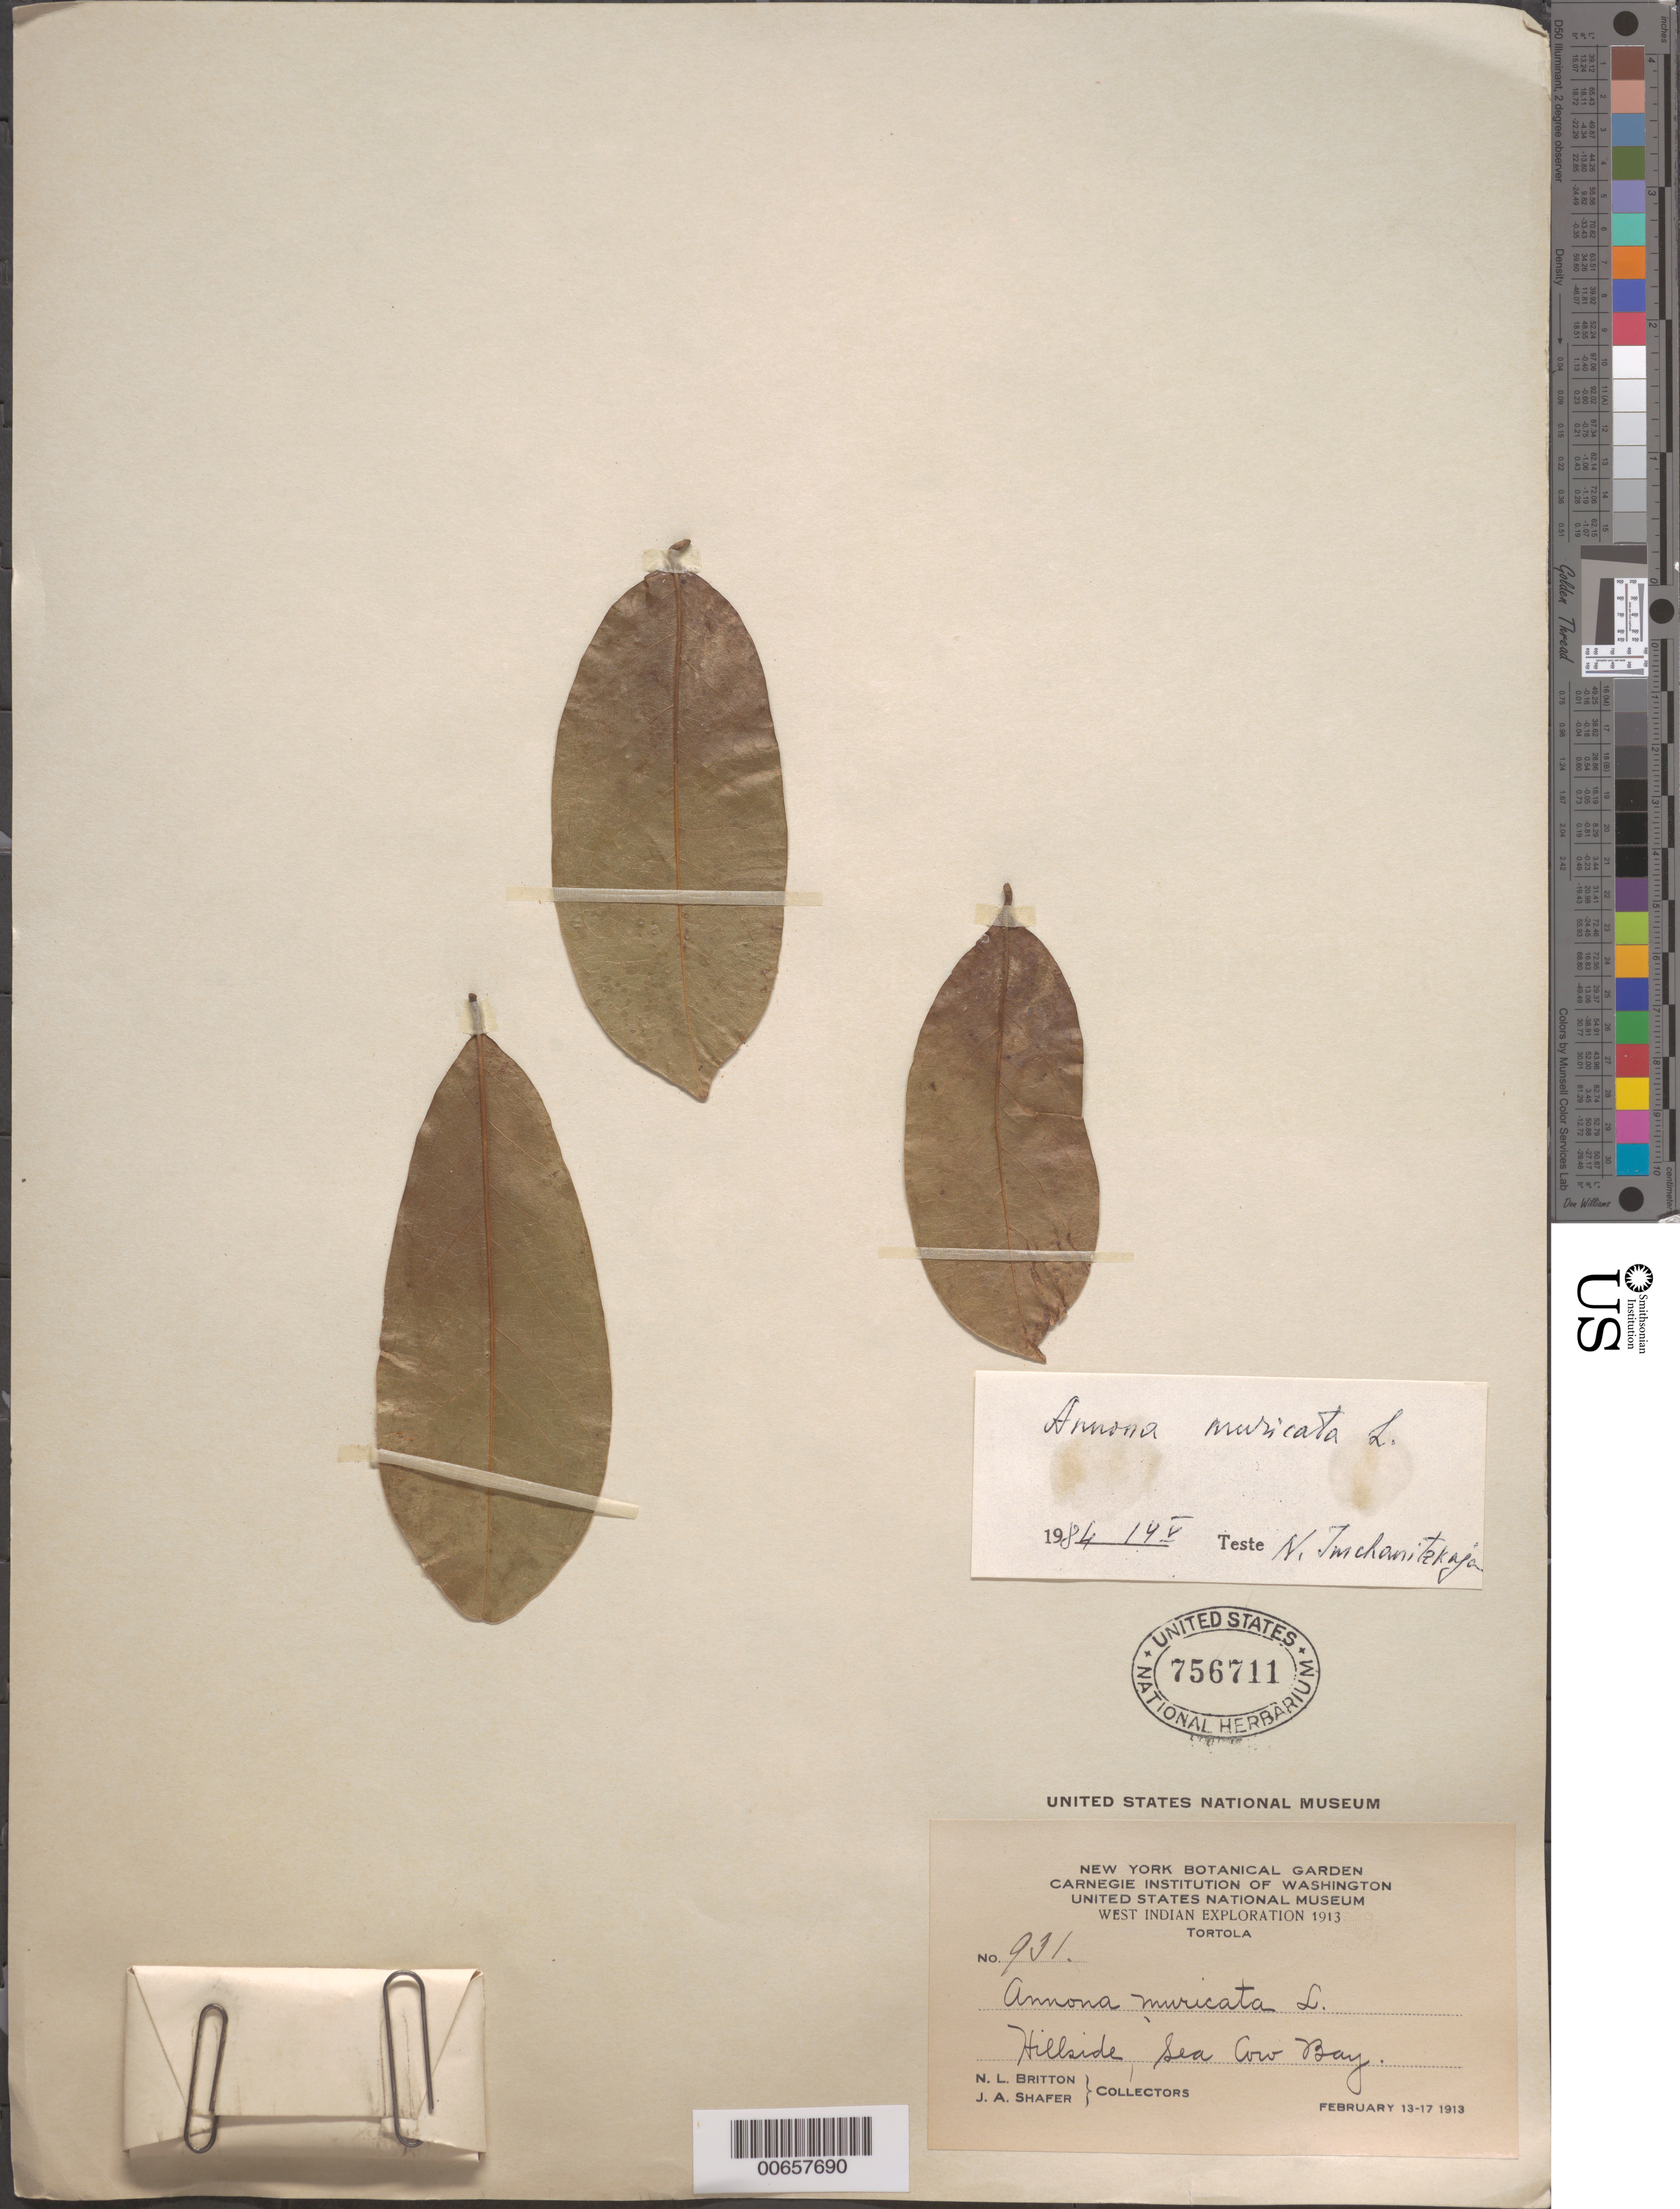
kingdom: Plantae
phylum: Tracheophyta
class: Magnoliopsida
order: Magnoliales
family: Annonaceae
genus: Annona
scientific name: Annona muricata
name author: L.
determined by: McChanitzkaja, N.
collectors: N. Britton & J. A. Shafer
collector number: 931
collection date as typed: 13 Feb 1913 to 17 Feb 1913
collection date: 1913-02-13/1913-02-17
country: British Virgin Islands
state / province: Tortola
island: Tortola Island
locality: Sea Cow Bay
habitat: Hillside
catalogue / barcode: US 756711